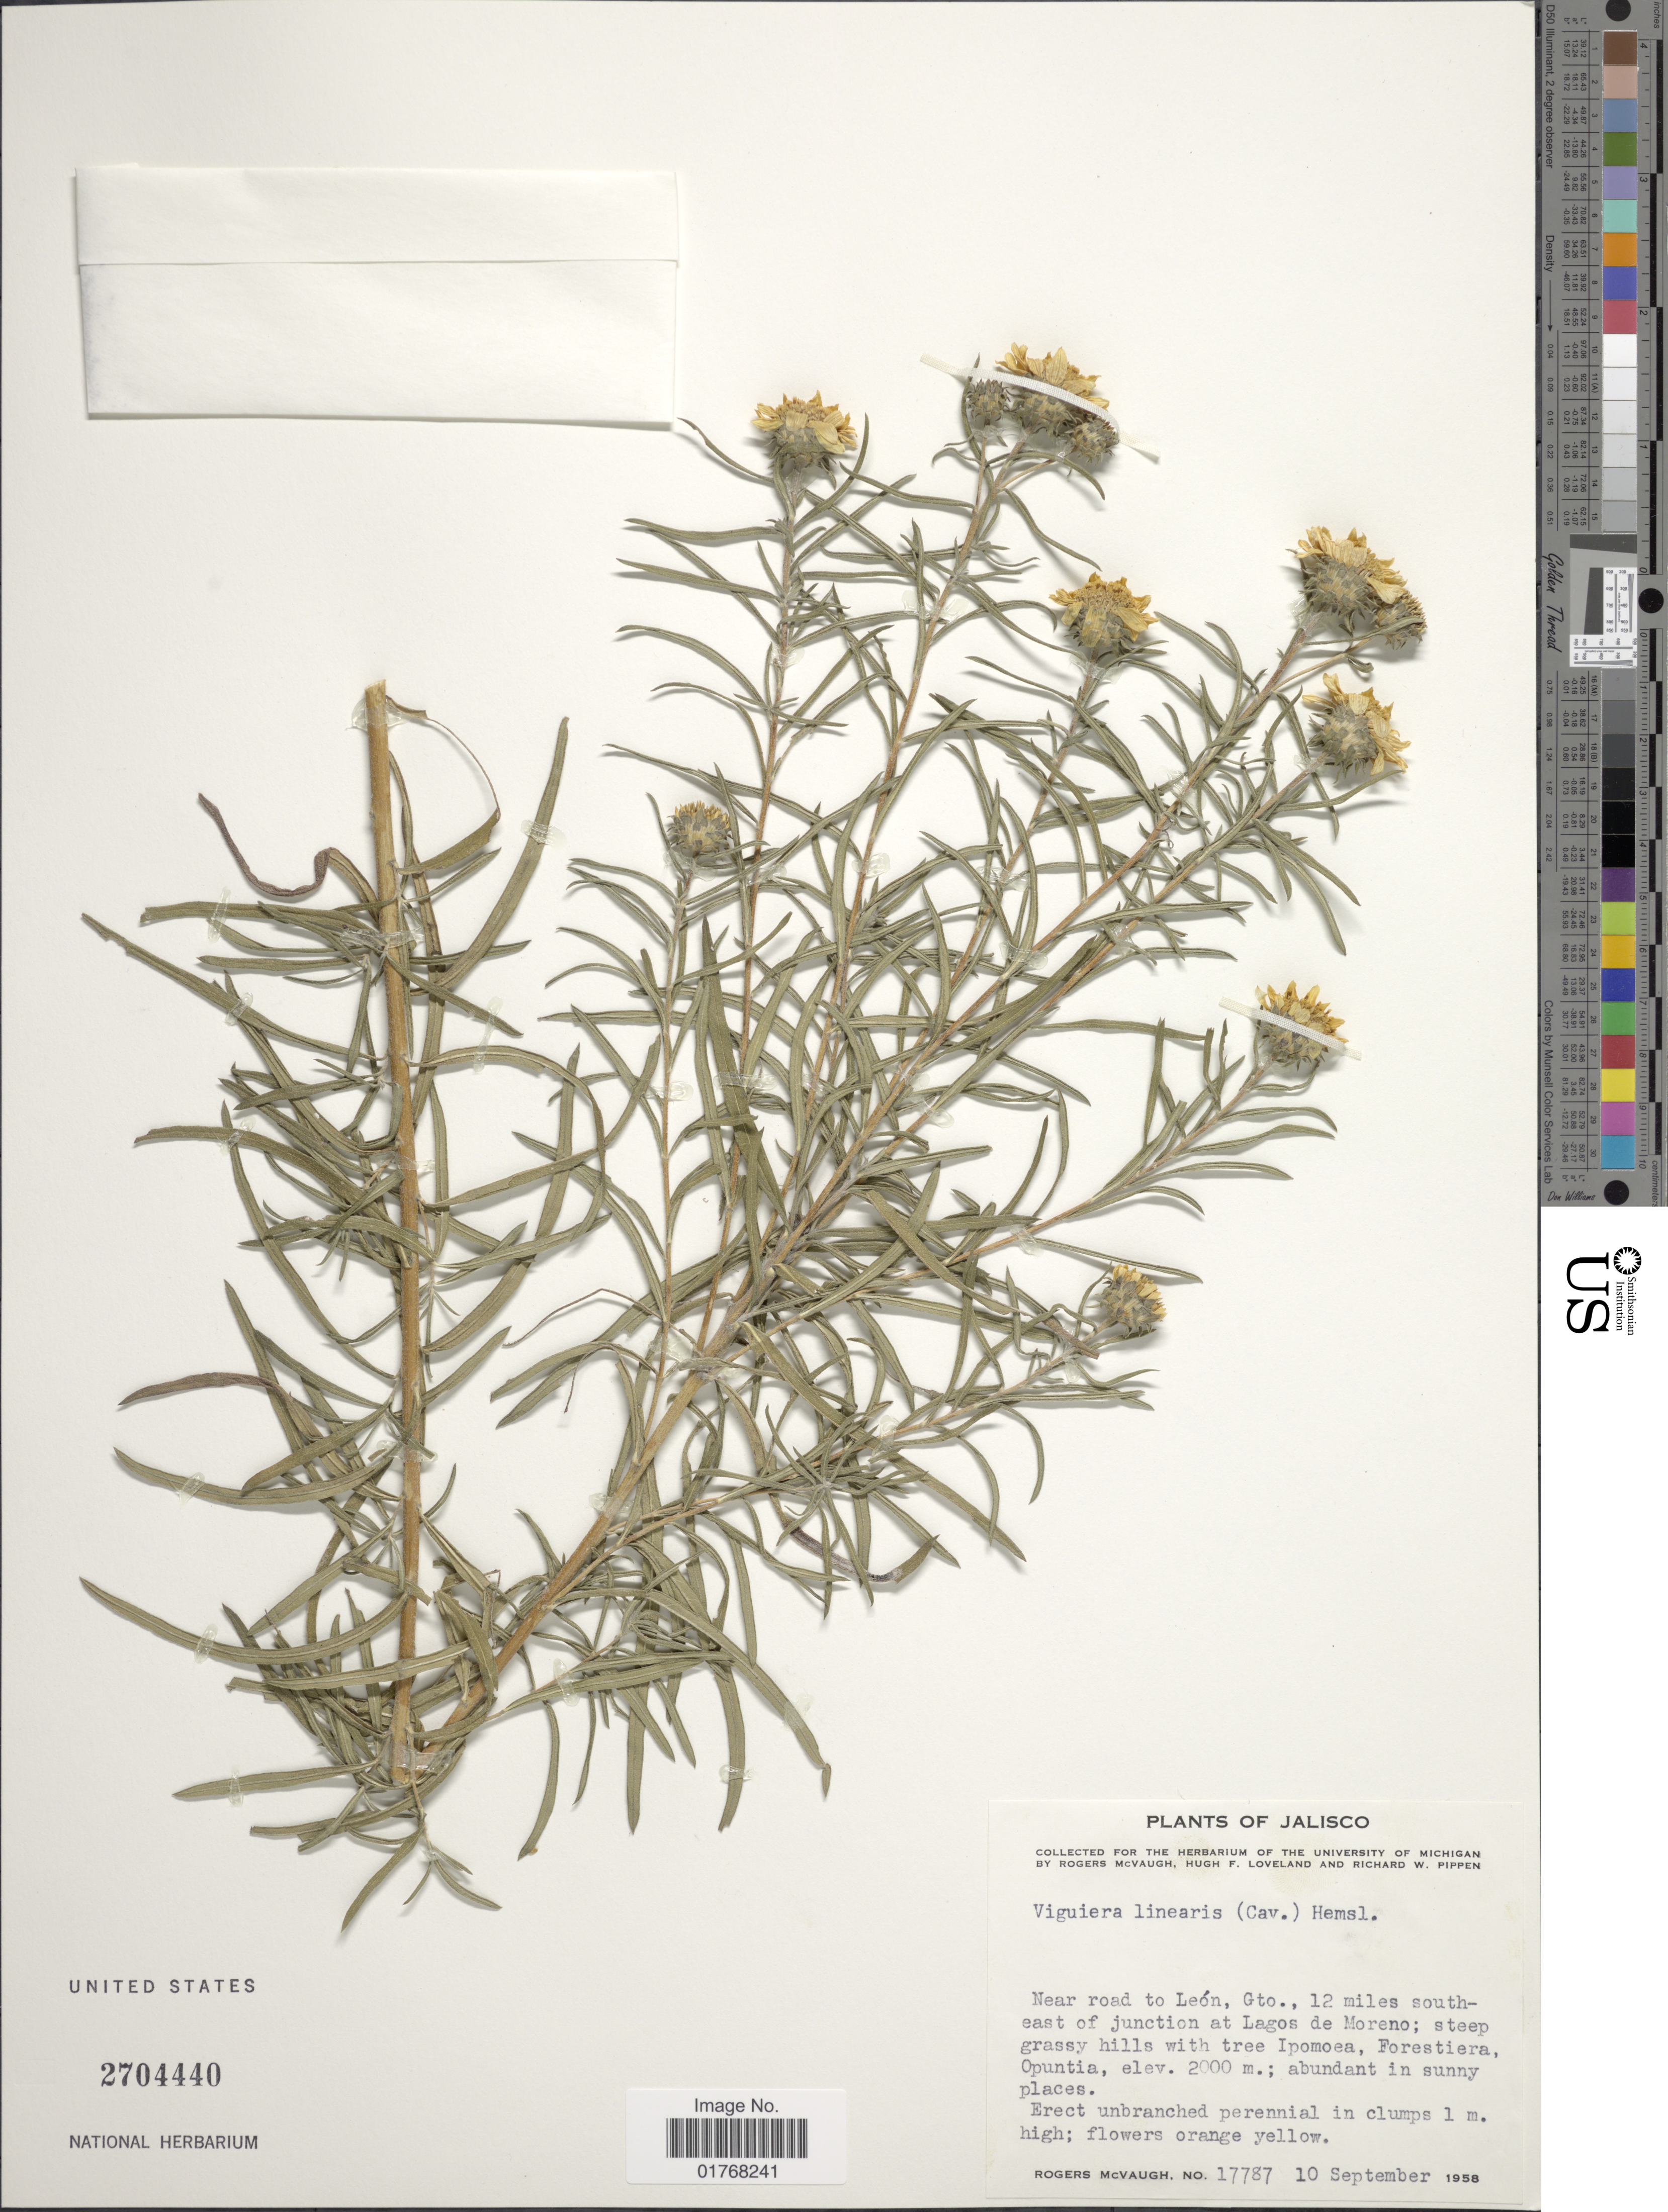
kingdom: Plantae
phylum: Tracheophyta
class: Magnoliopsida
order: Asterales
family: Asteraceae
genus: Viguiera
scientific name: Viguiera linearis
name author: (Cav.) Sch. Bip.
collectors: R. McVaugh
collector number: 17787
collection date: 1958-09-10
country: Mexico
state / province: Jalisco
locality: Near road to León, Gto., 12 miles southeast of junction al Lagos de Moreno; steep grassy hills with tree Ipomoea, Forestiera Opuntia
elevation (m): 2000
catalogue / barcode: US 2704440